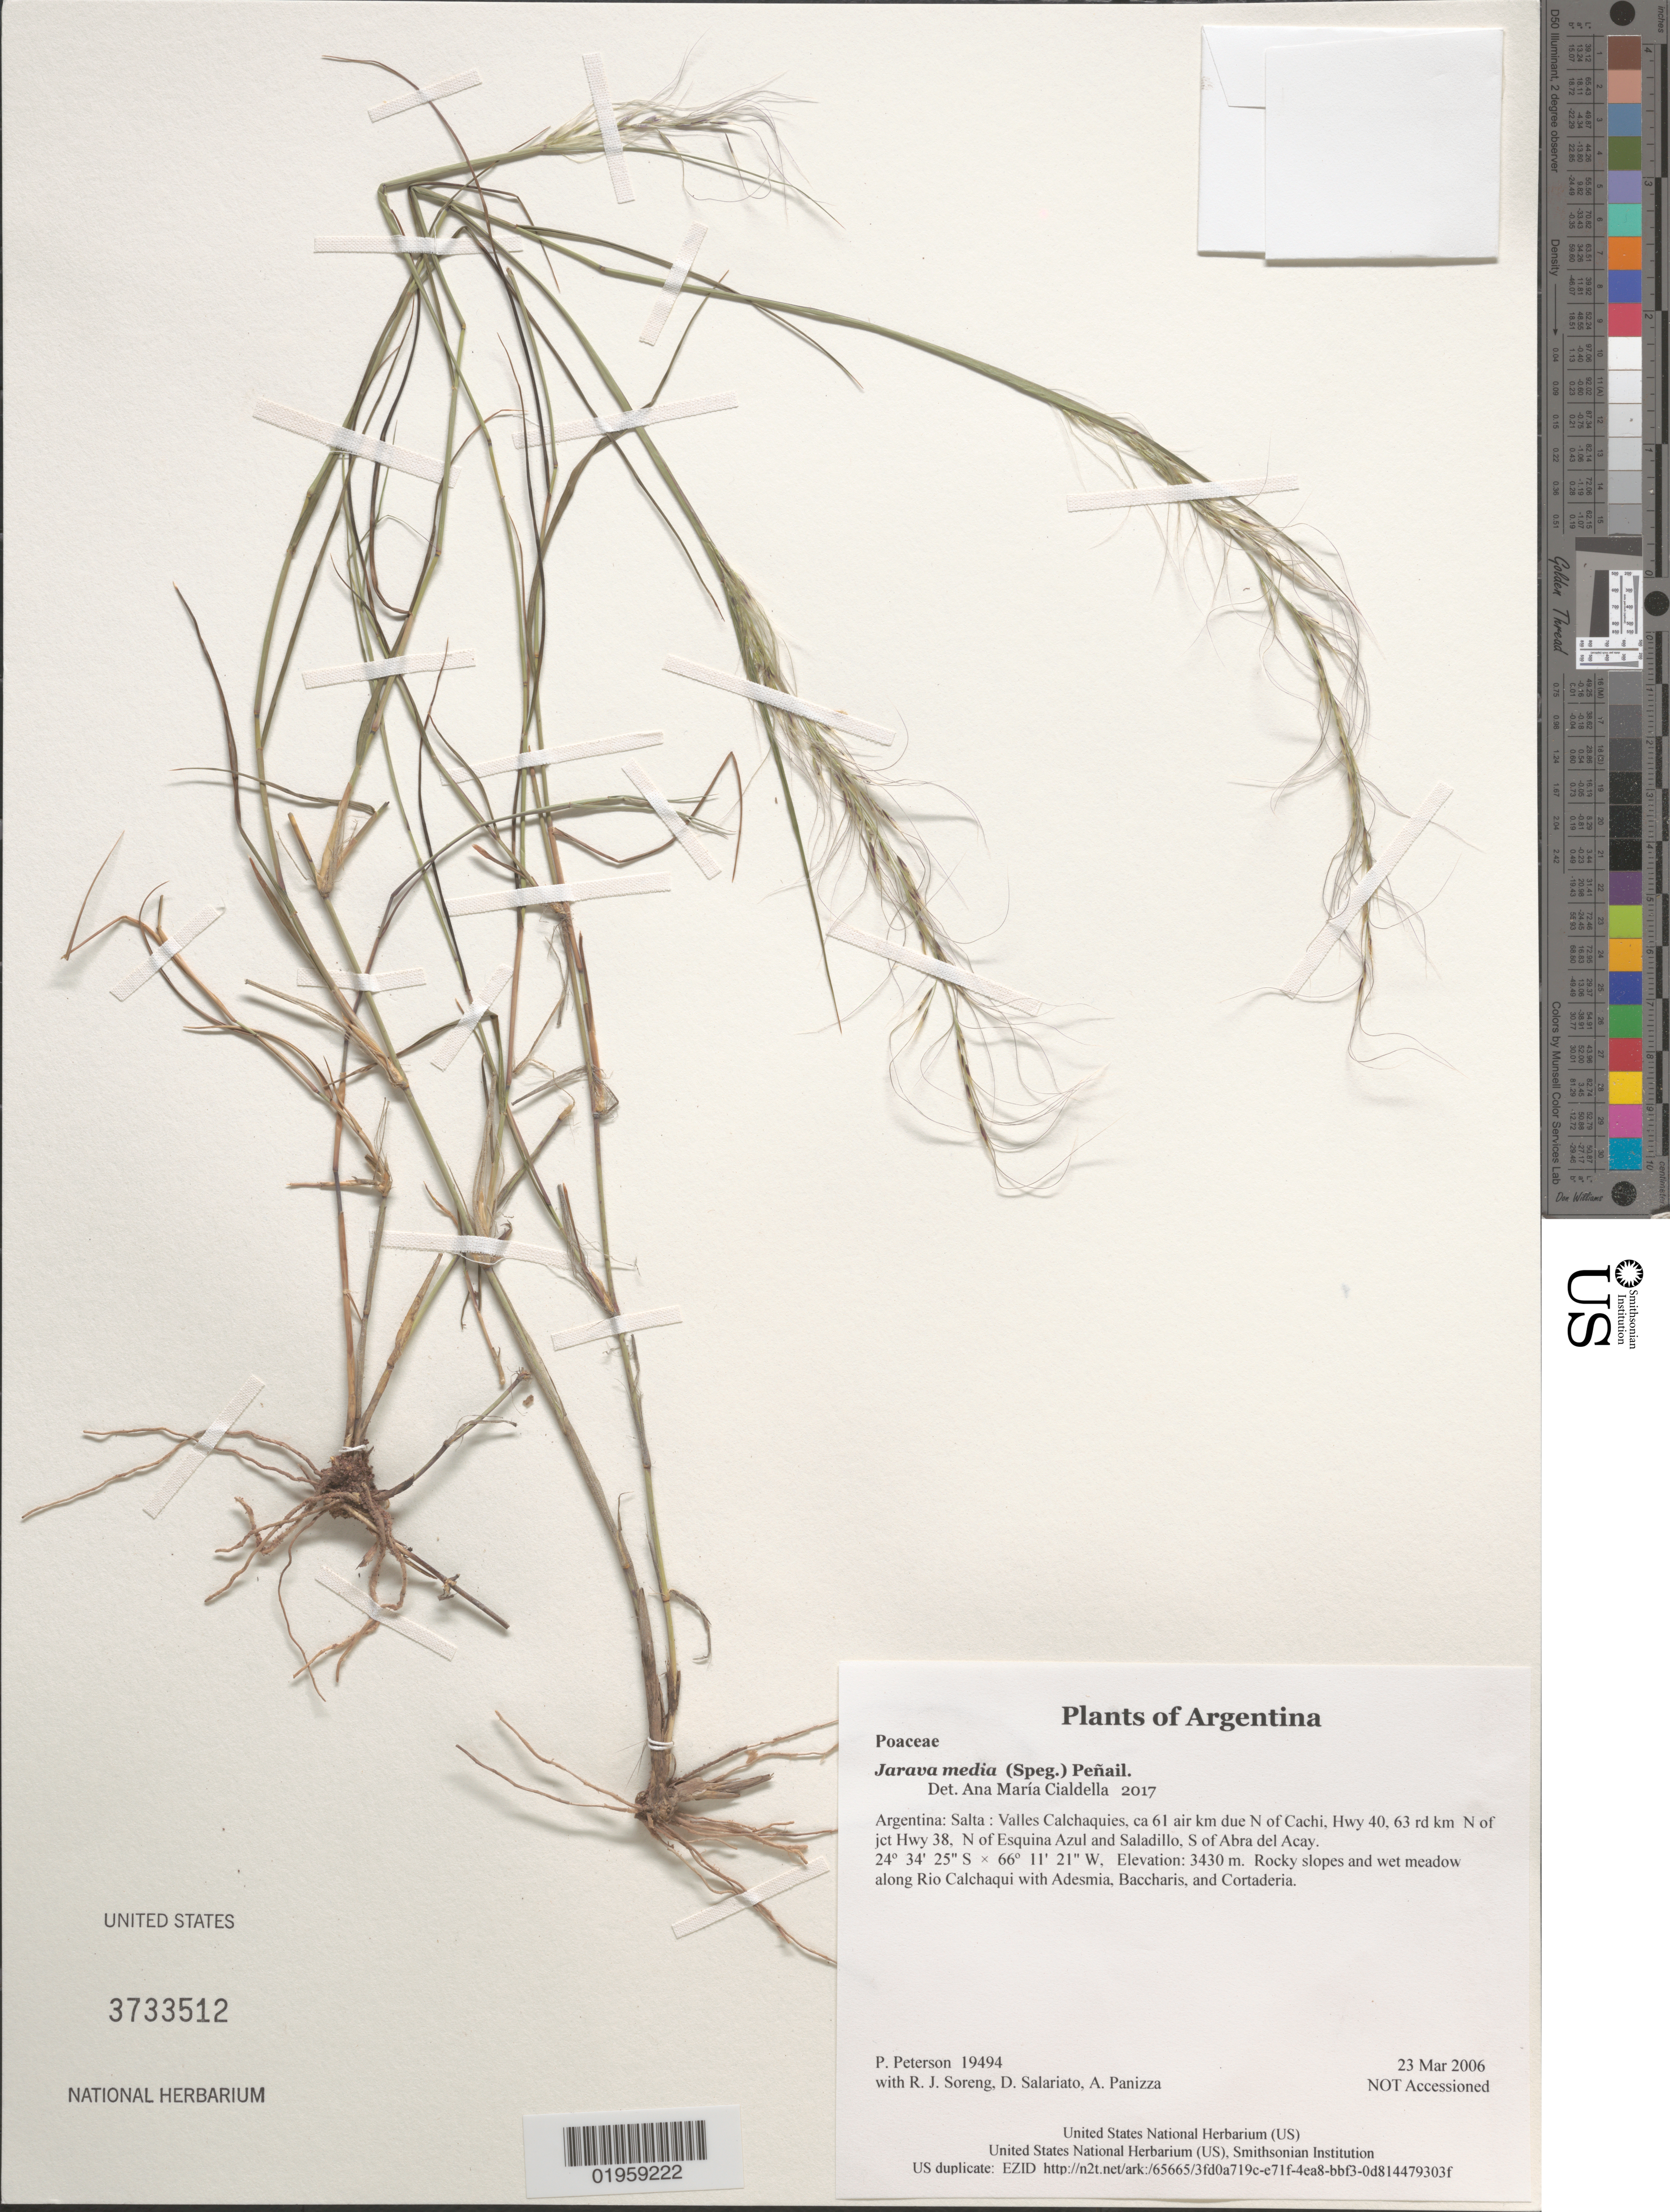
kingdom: Plantae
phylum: Tracheophyta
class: Liliopsida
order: Poales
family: Poaceae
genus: Jarava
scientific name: Jarava media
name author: (Speg.) Peñail.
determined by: Romaschenko, Konstantin, Research Associate (US), Smithsonian Institution - National Museum of Natural History (UNITED STATES)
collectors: P. M. Peterson, R. J. Soreng, D. Salariato & A. Panizza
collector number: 19494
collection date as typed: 23 Mar 2006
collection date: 2006-03-23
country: Argentina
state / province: Salta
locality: Valles Calchaquies, ca 61 air km due N of Cachi, Hwy 40, 63 rd km N of jct Hwy 38, N of Esquina Azul and Saladillo, S of Abra del Acay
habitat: Rocky slopes and wet meadow along Rio Calchaqui with Adesmia, Baccharis, and Cortaderia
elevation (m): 3430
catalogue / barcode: US 3733512